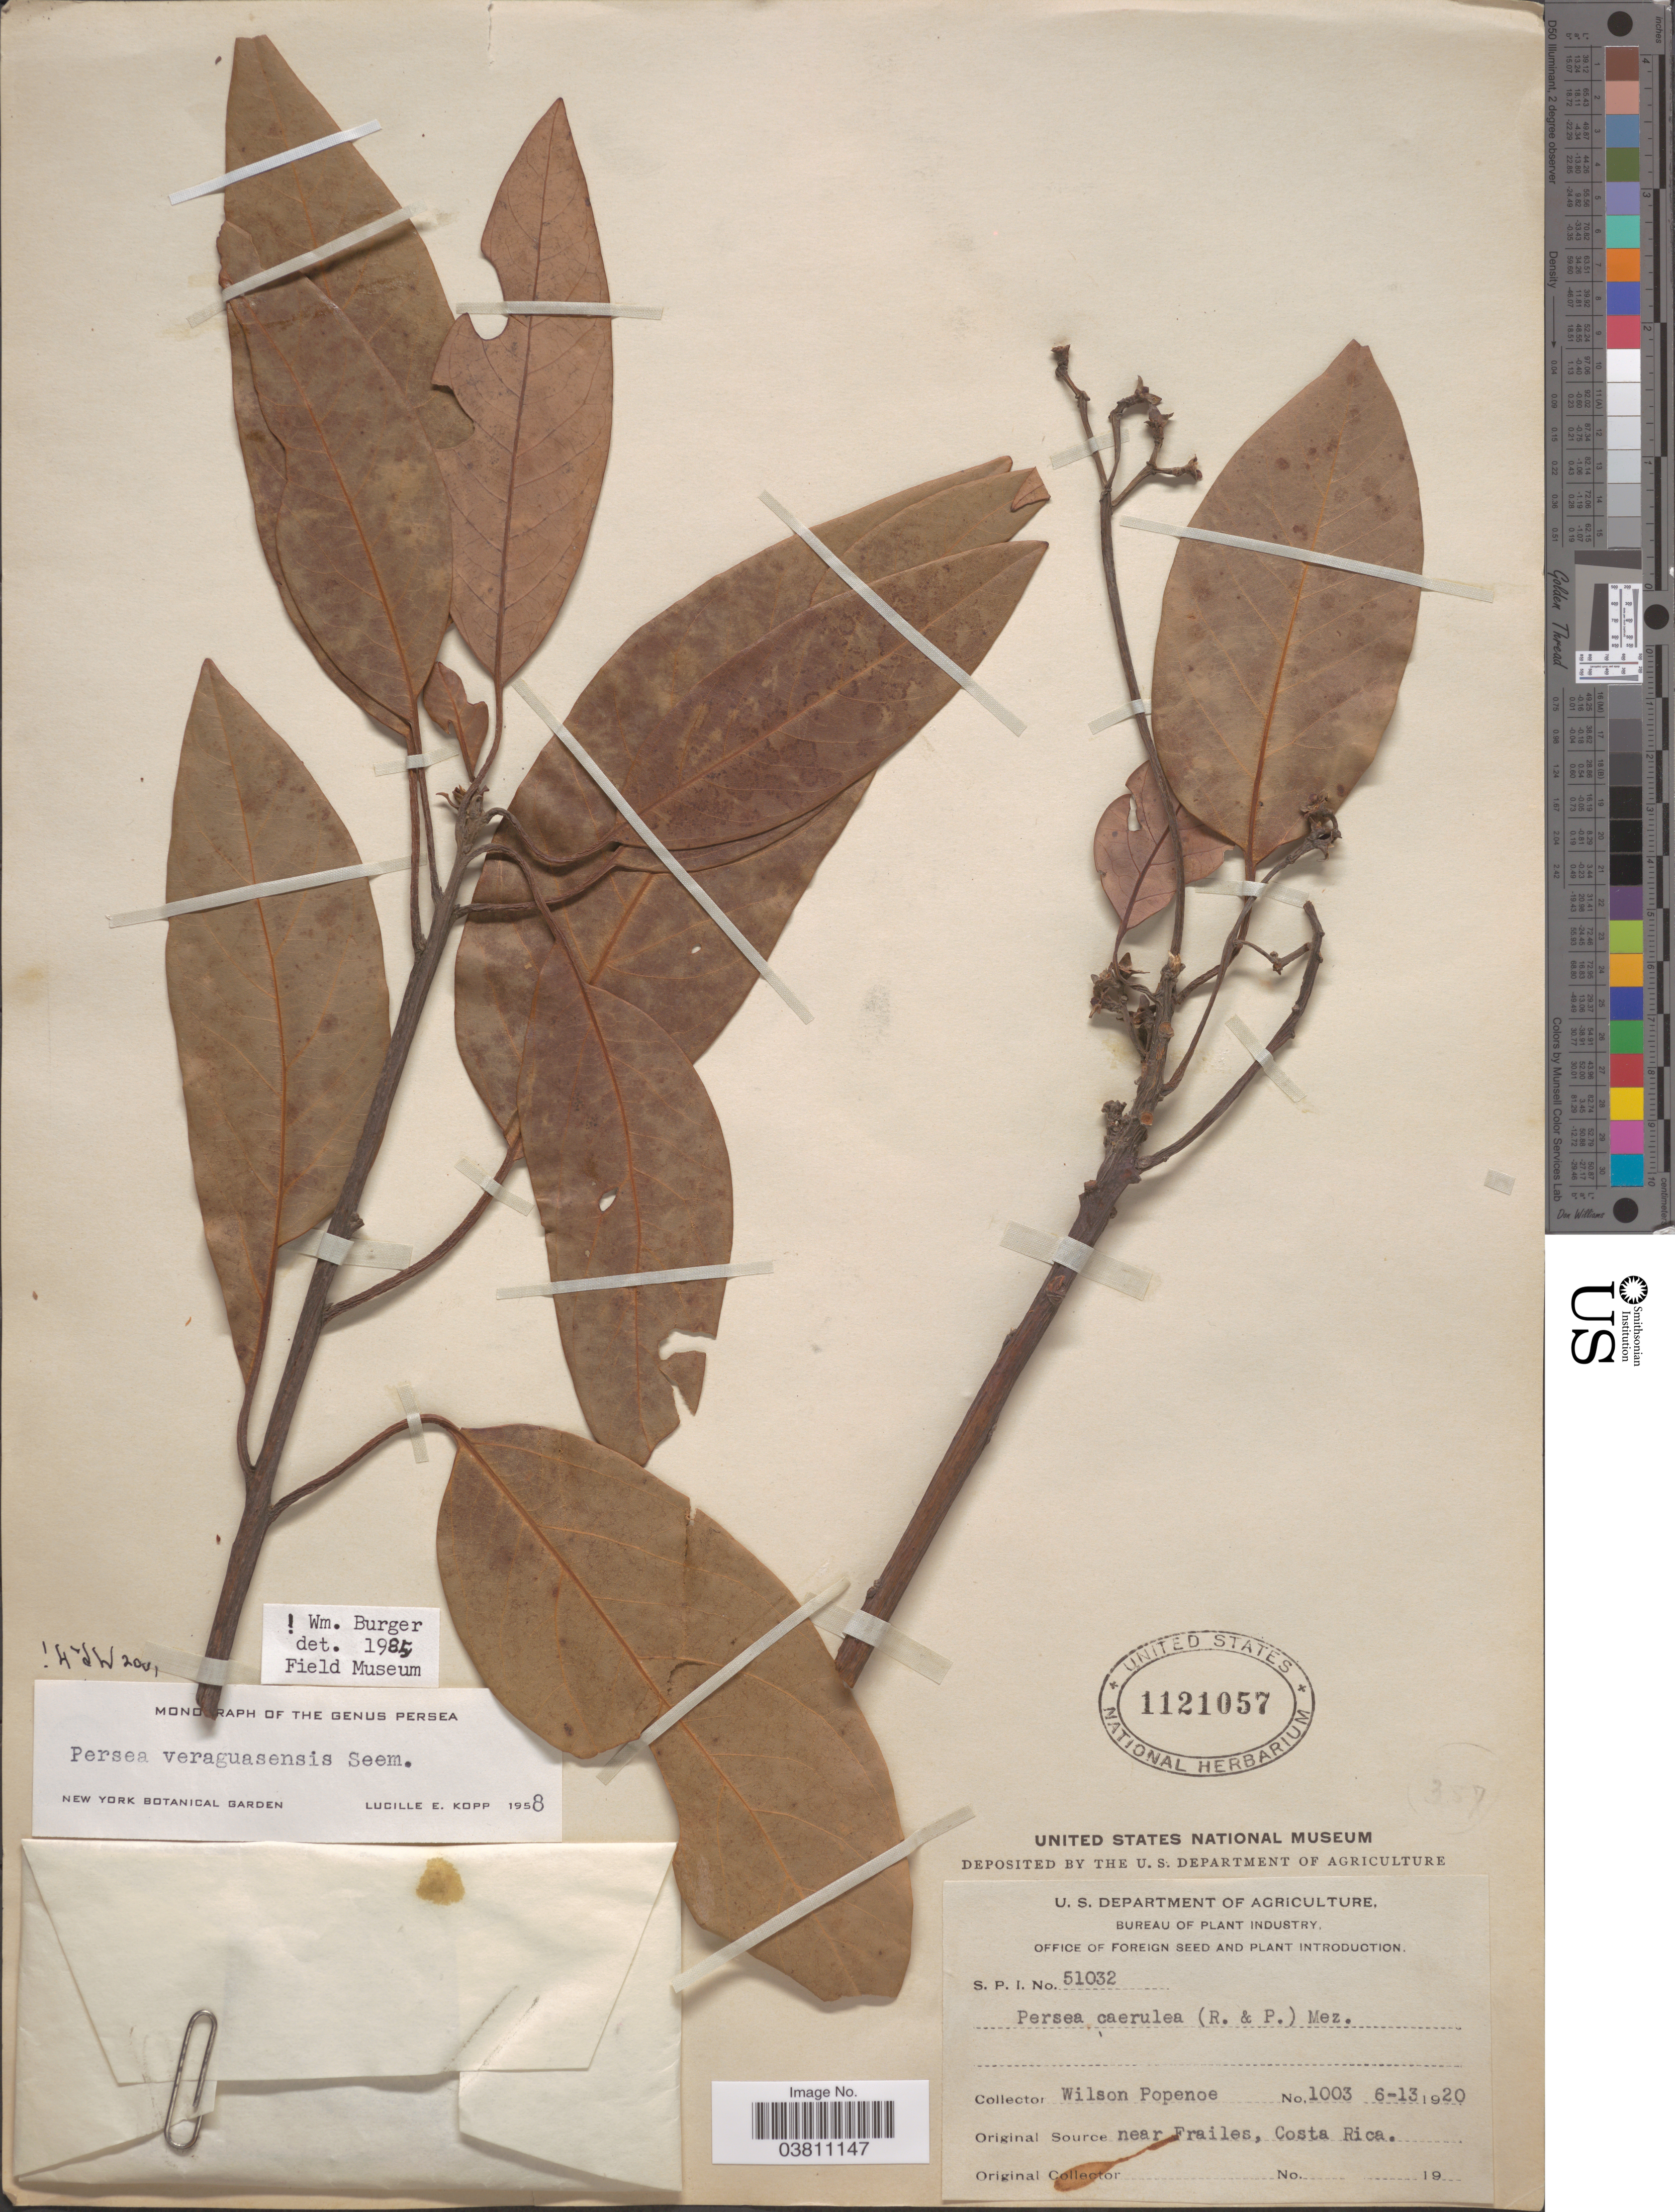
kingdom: Plantae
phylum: Tracheophyta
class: Magnoliopsida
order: Laurales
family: Lauraceae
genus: Persea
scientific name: Persea veraguasensis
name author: Seem.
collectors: F. Popenoe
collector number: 1003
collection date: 1920-06-13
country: Costa Rica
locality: Near Frailes.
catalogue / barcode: US 1121057